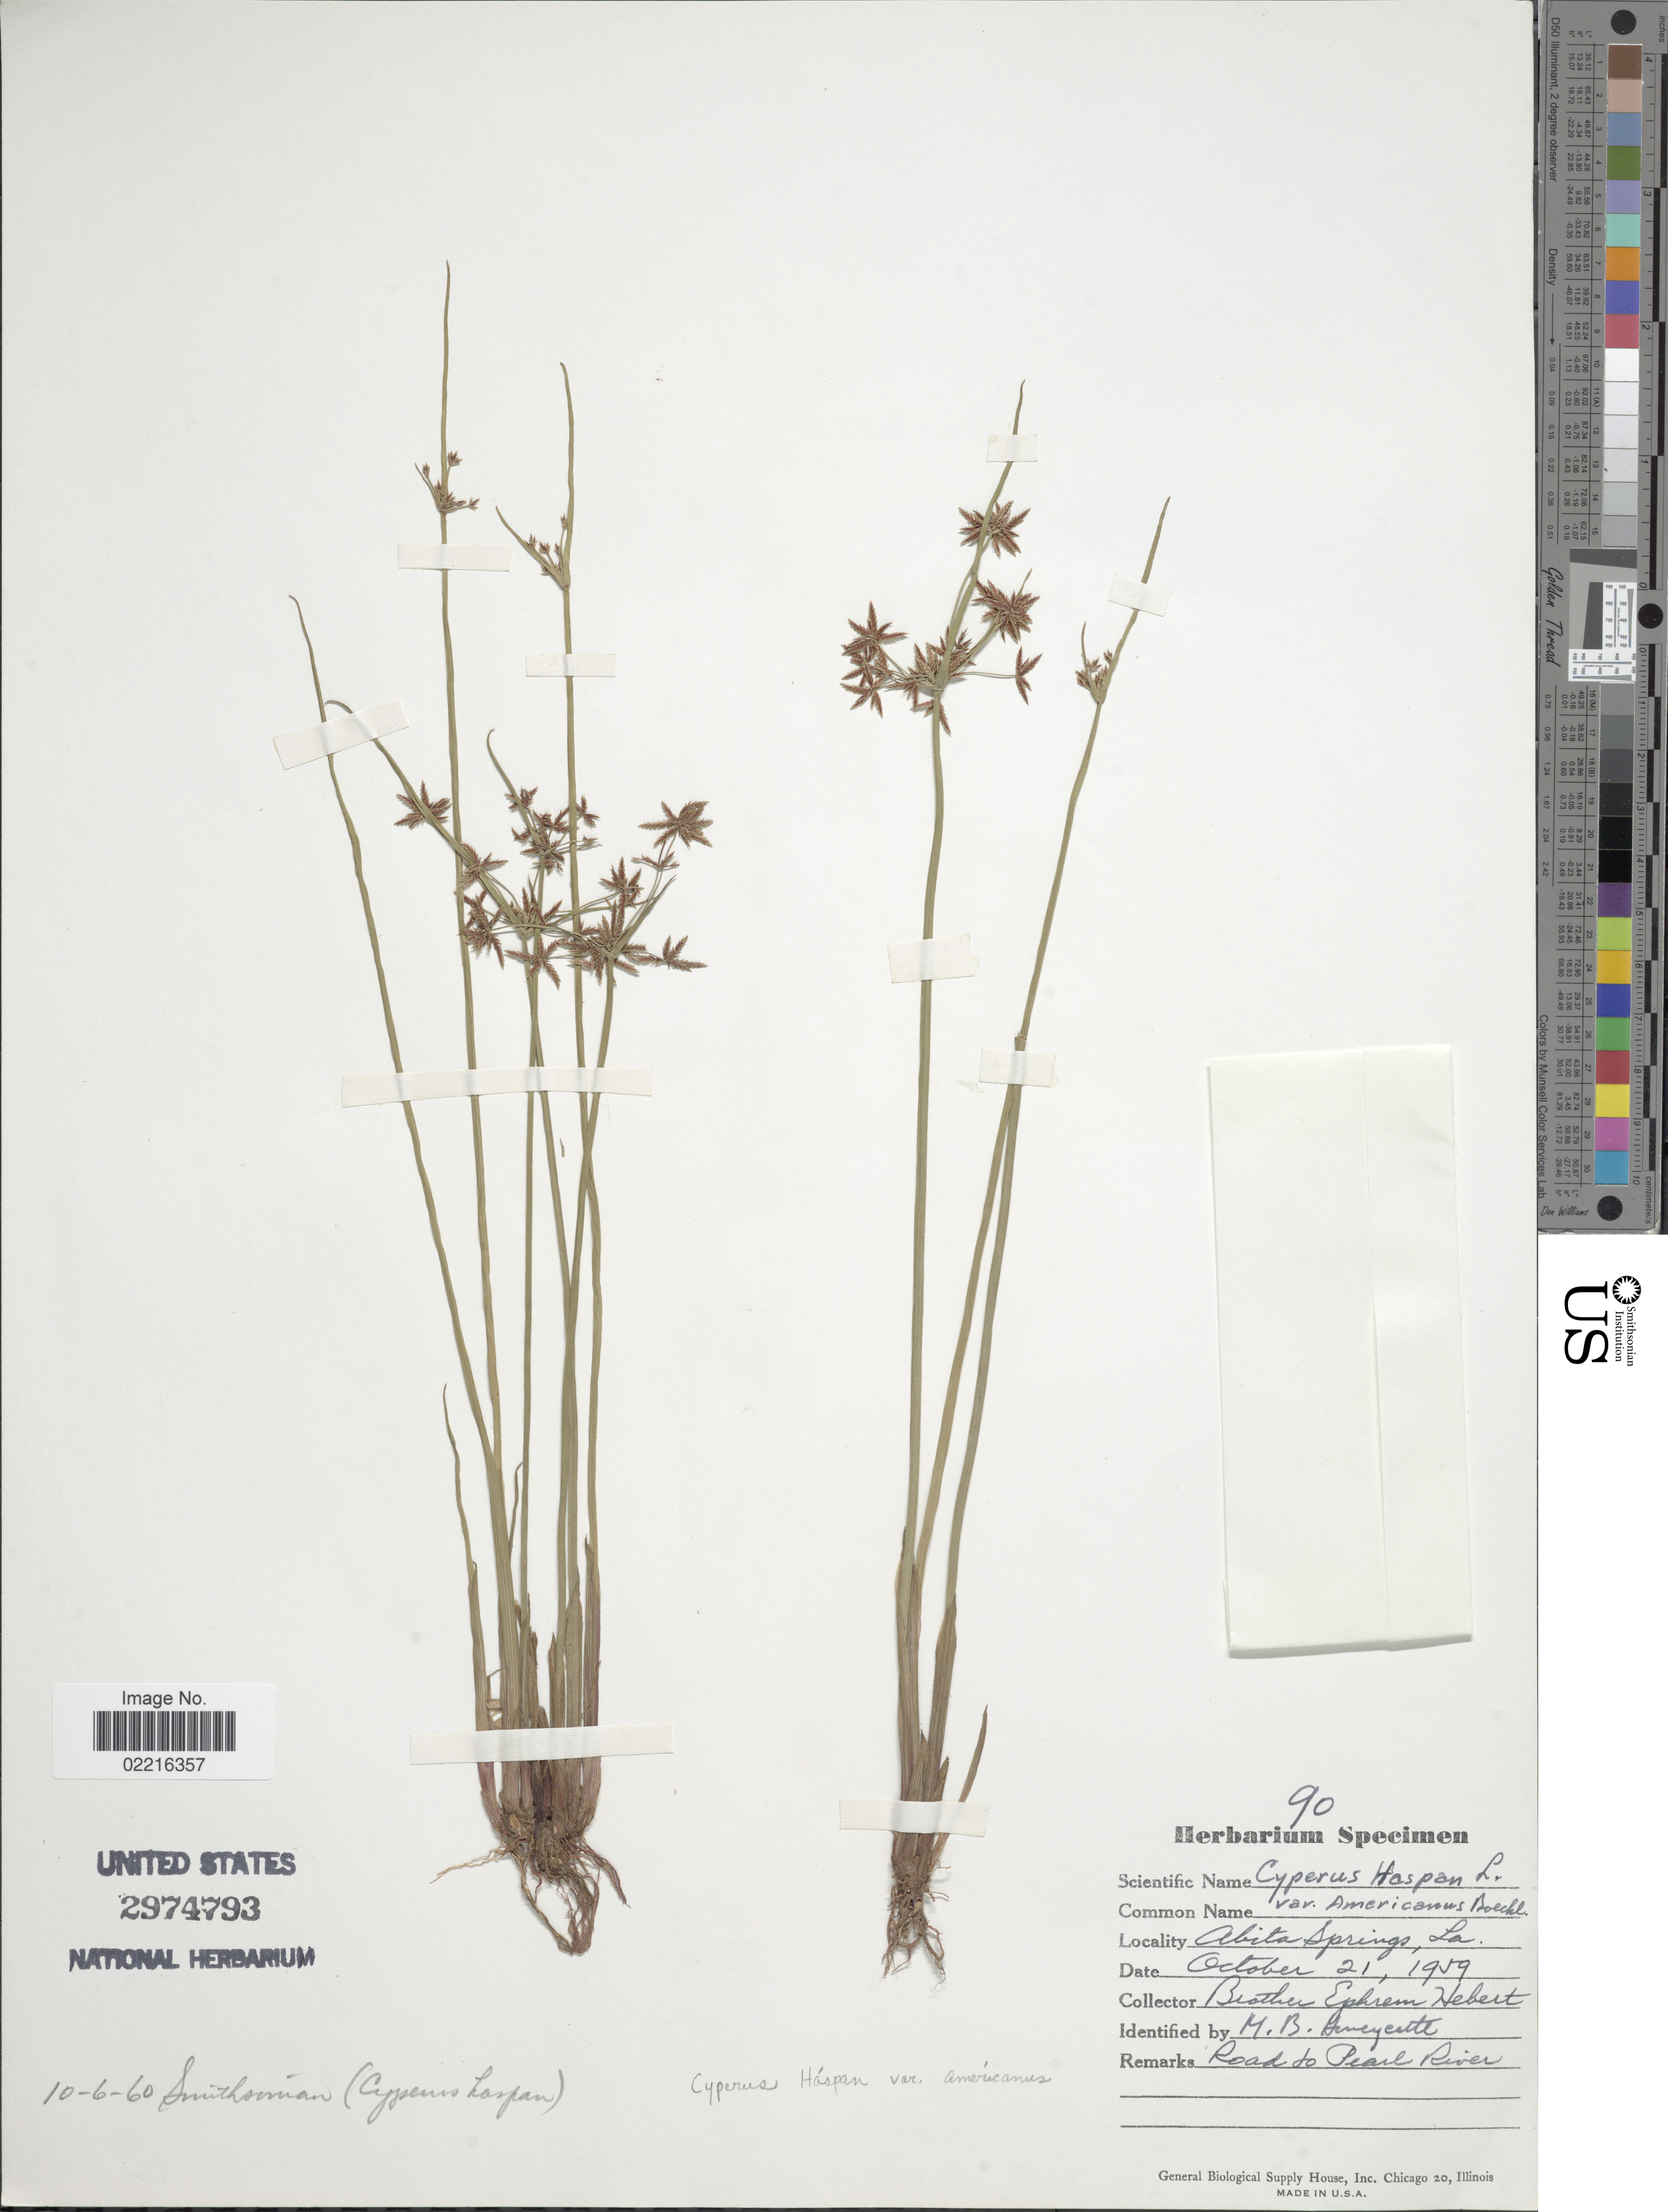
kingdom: Plantae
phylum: Tracheophyta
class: Liliopsida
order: Poales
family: Cyperaceae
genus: Cyperus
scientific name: Cyperus haspan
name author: L.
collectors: E. Hebert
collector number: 90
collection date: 1959-10-21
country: United States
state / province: Louisiana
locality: Abita Springs, La, road to Pearl River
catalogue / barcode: US 2974793